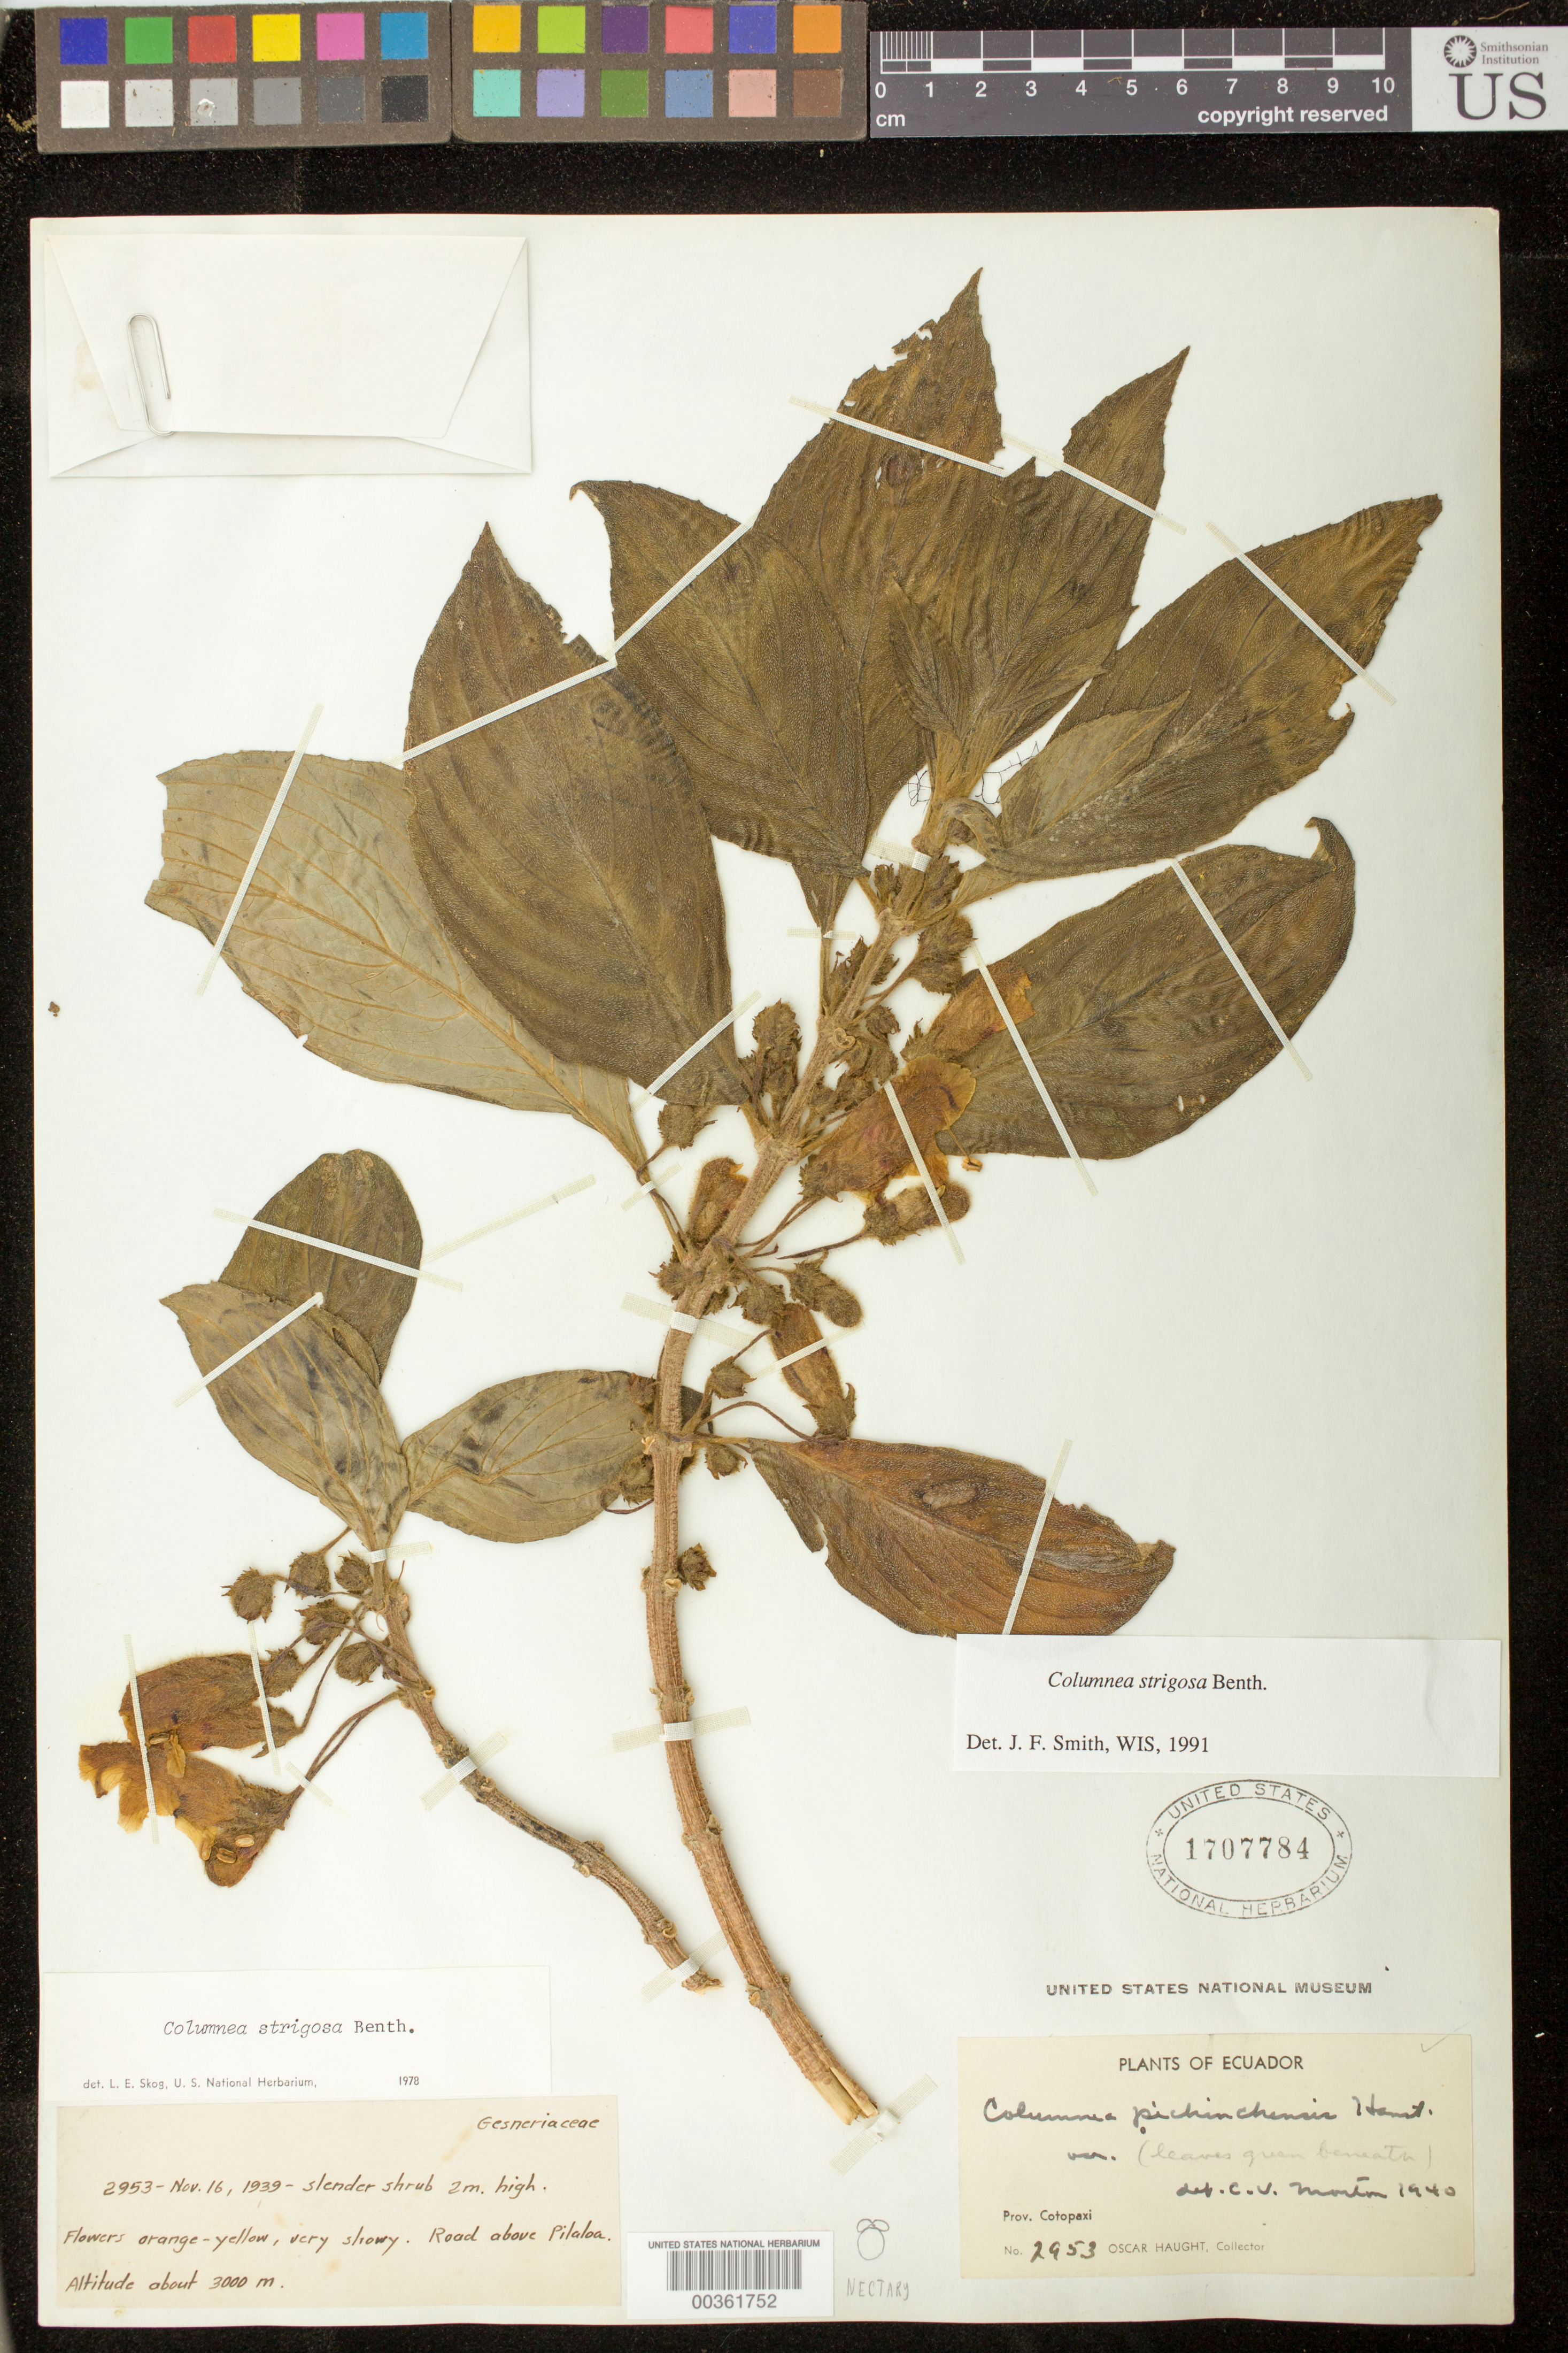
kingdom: Plantae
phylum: Tracheophyta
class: Magnoliopsida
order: Lamiales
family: Gesneriaceae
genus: Columnea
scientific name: Columnea strigosa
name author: Benth.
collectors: O. L. Haught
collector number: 2953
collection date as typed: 16 Nov 1939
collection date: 1939-11-16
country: Ecuador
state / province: Cotopaxi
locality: Road above Pilaloa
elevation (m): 3000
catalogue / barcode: US 1707784